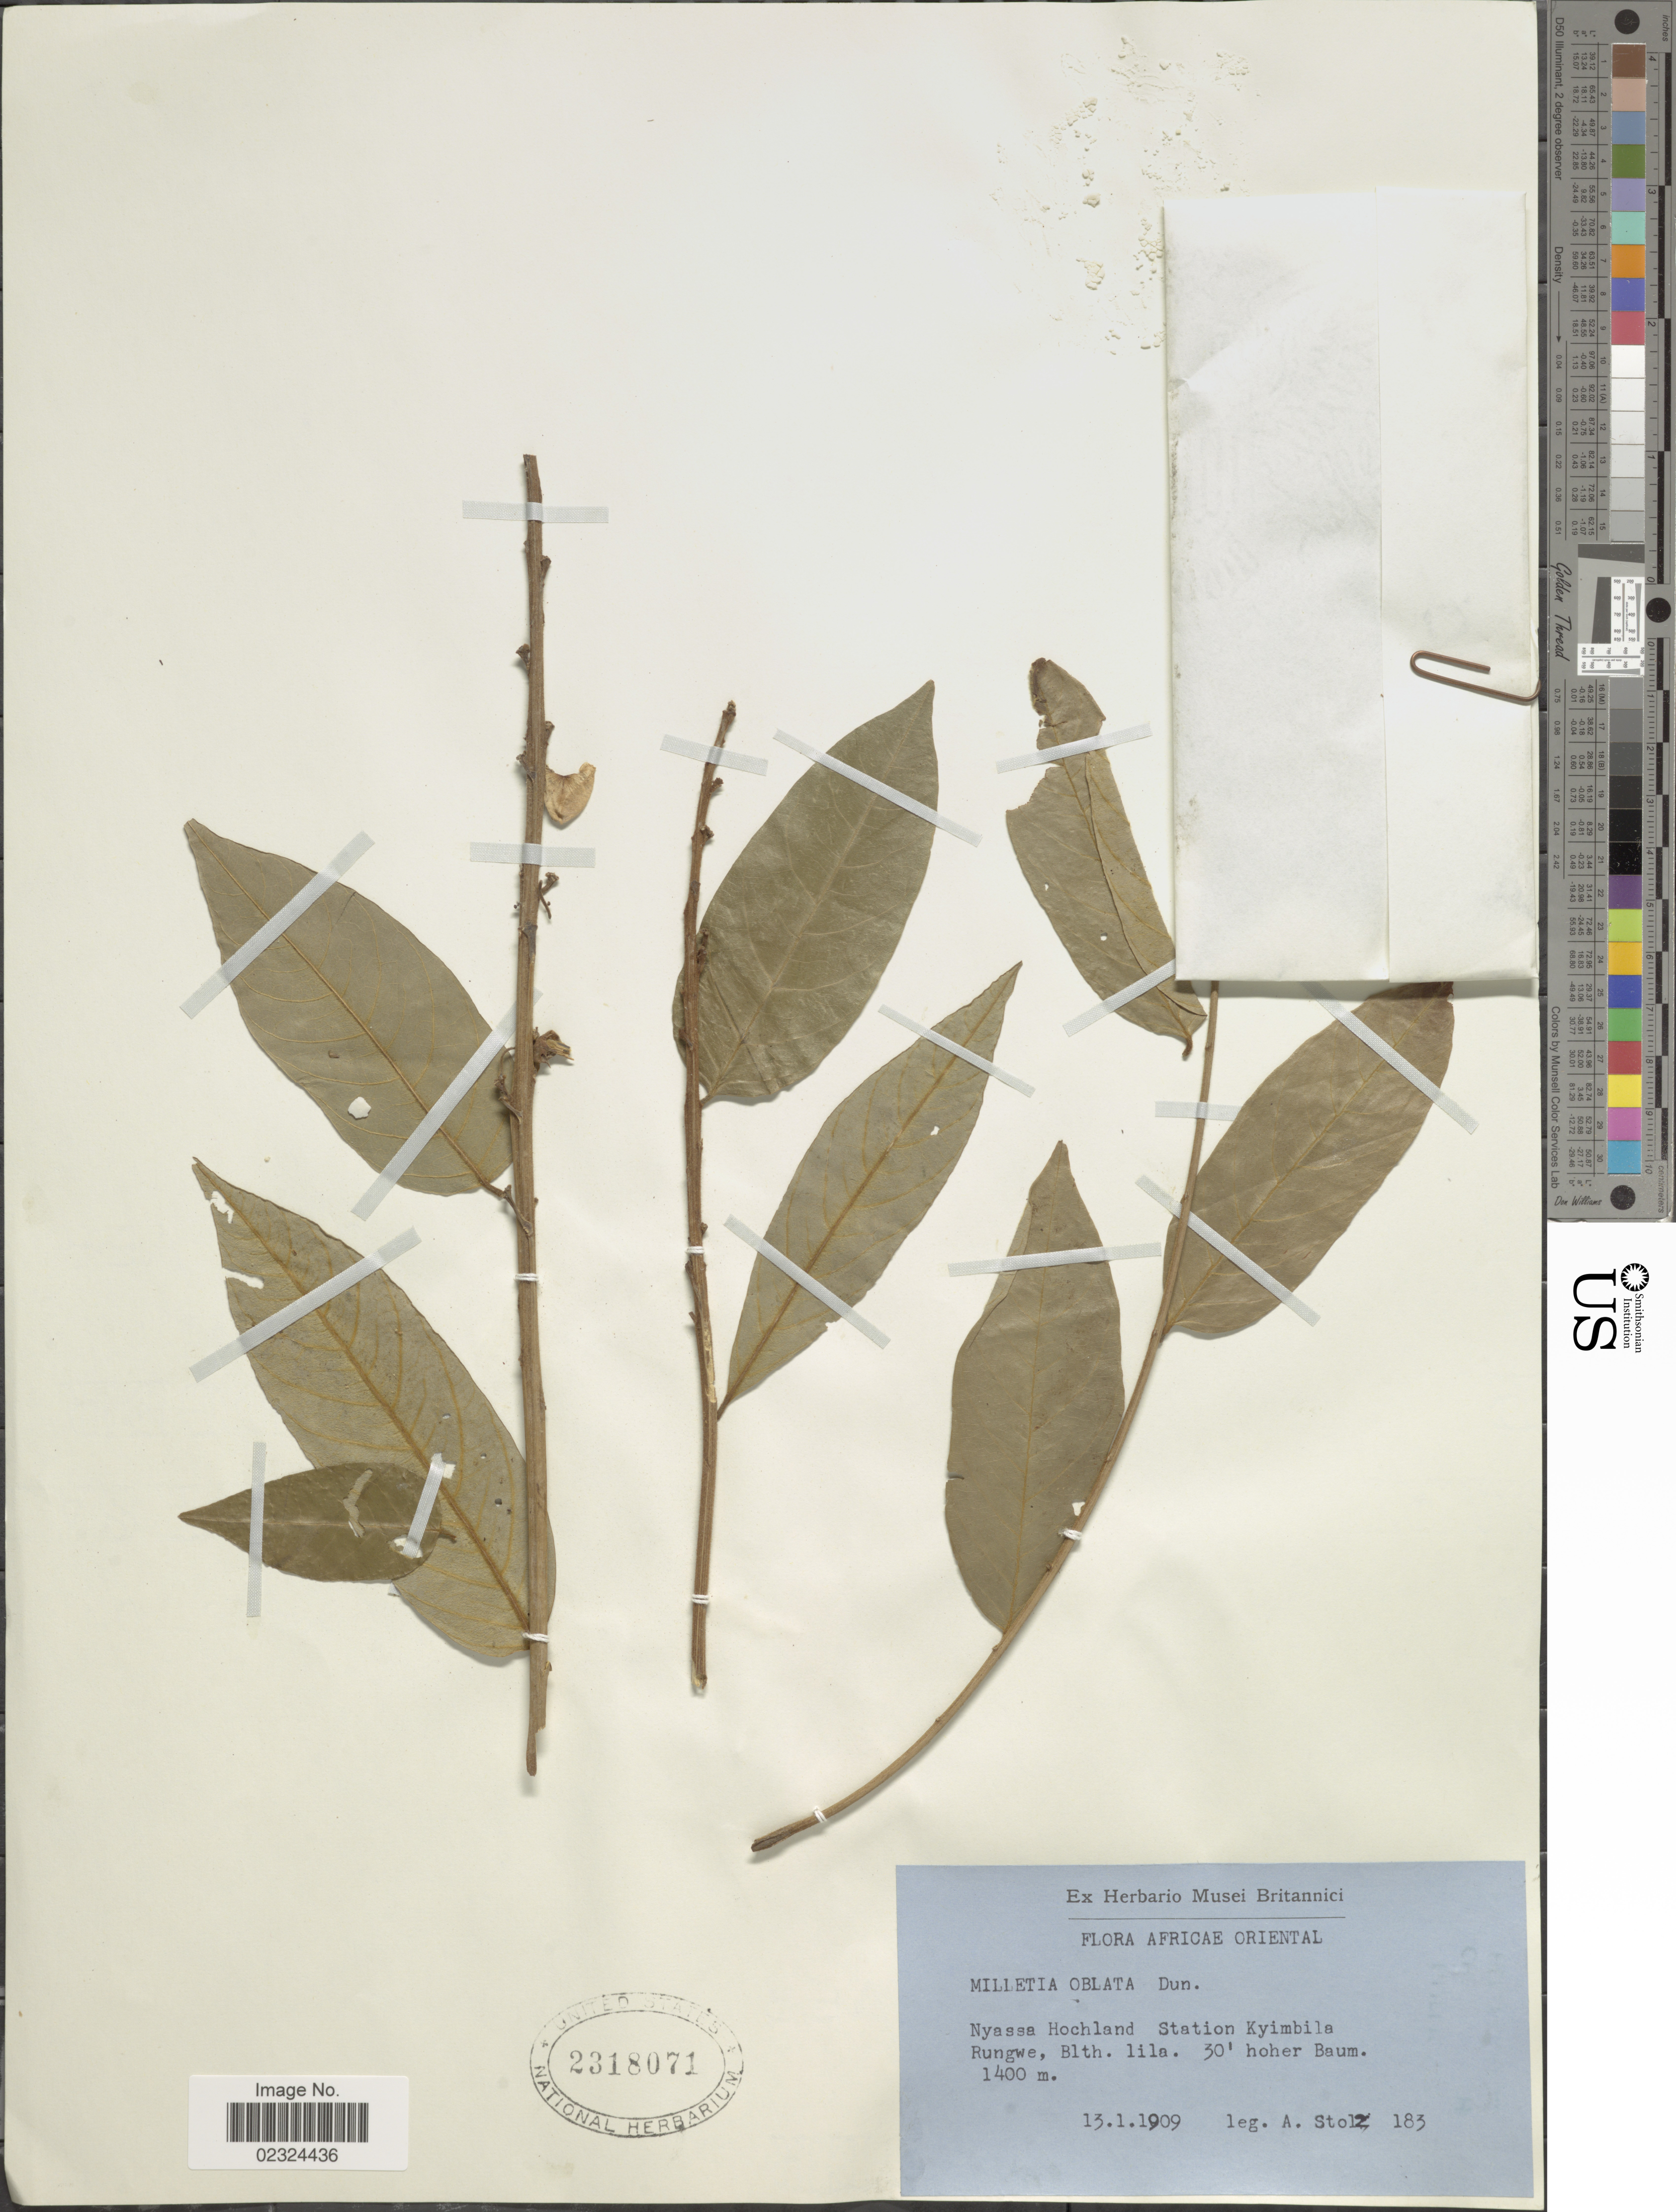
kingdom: Plantae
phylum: Tracheophyta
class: Magnoliopsida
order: Fabales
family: Fabaceae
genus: Millettia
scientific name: Millettia oblata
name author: Dunn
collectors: A. Stolz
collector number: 183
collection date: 1909-01-13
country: Tanzania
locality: Africae Oriental. Nyassa Hochland Station Kyimbila Rungwe, Blth. lila.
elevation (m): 1400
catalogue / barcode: US 2318071